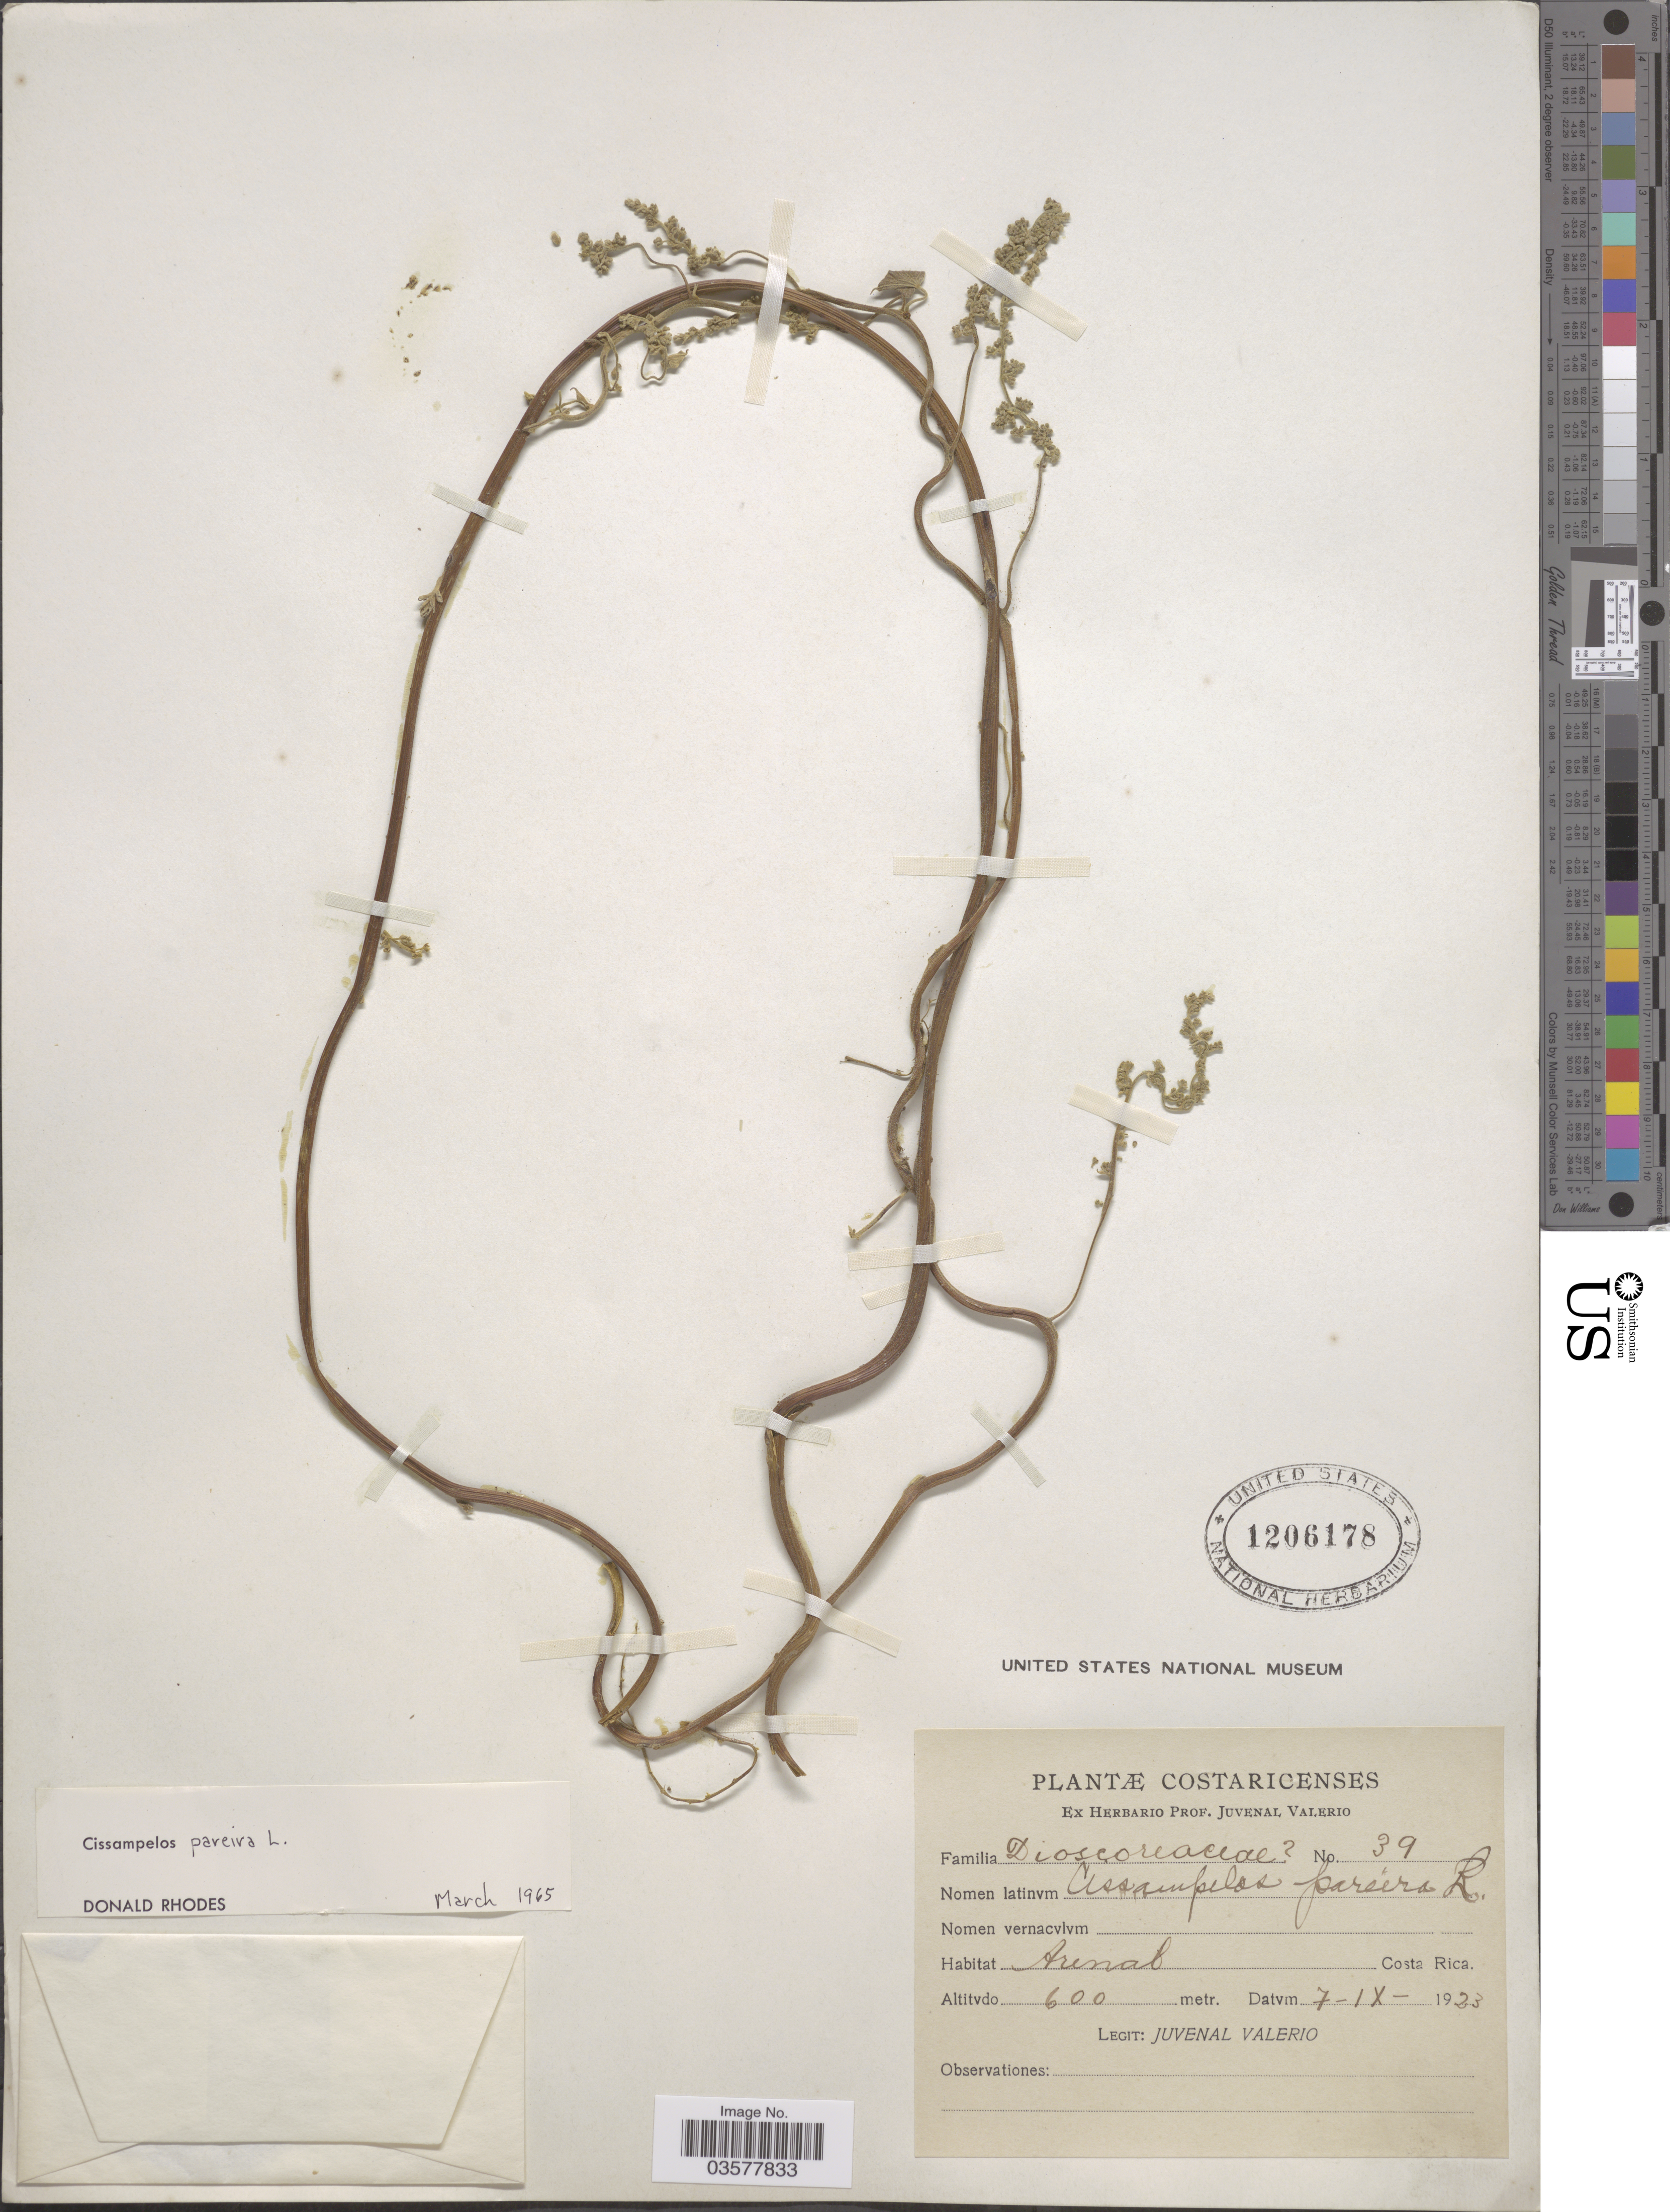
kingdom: Plantae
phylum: Tracheophyta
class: Magnoliopsida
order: Ranunculales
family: Menispermaceae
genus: Cissampelos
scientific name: Cissampelos pareira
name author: L.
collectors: J. Valerio R.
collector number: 39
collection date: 1923-09-07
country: Costa Rica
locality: Arenal.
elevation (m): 600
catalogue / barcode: US 1206178